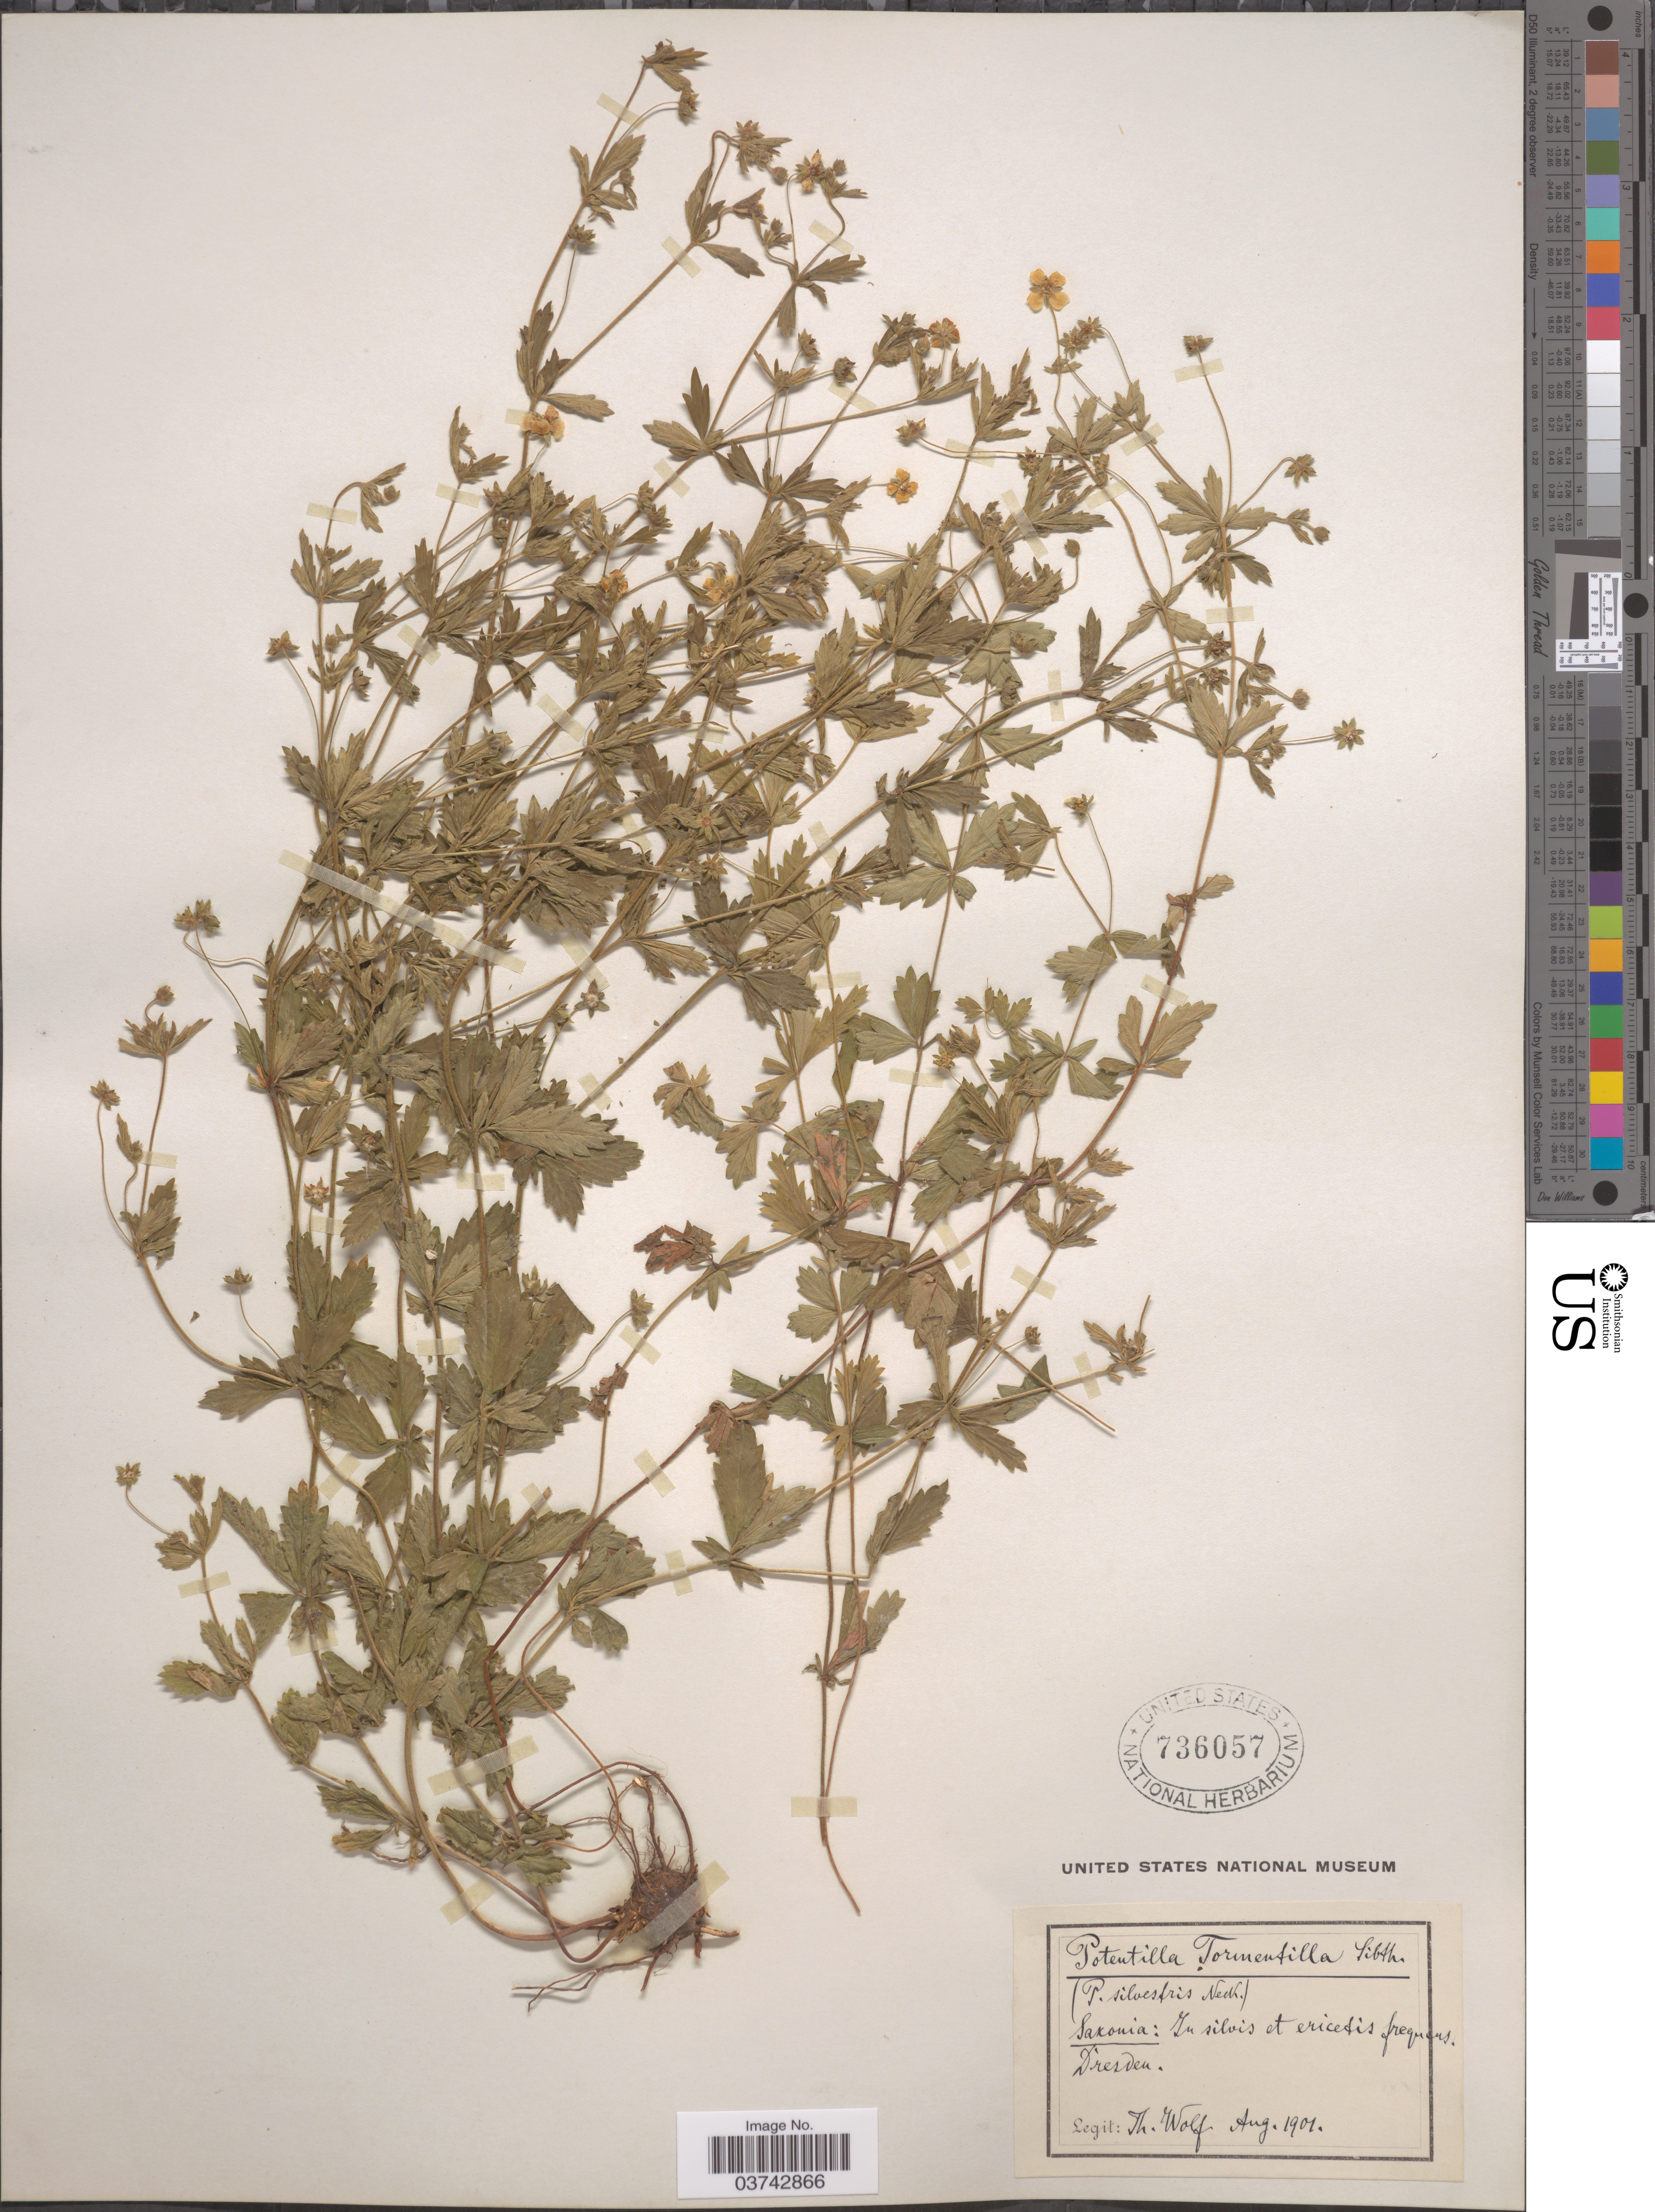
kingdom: Plantae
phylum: Tracheophyta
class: Magnoliopsida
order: Rosales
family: Rosaceae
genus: Potentilla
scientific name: Potentilla tormentilla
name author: Neck.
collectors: T. Wolf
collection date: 1901-08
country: Germany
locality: Saxonia: Dresden.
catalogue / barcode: US 736057